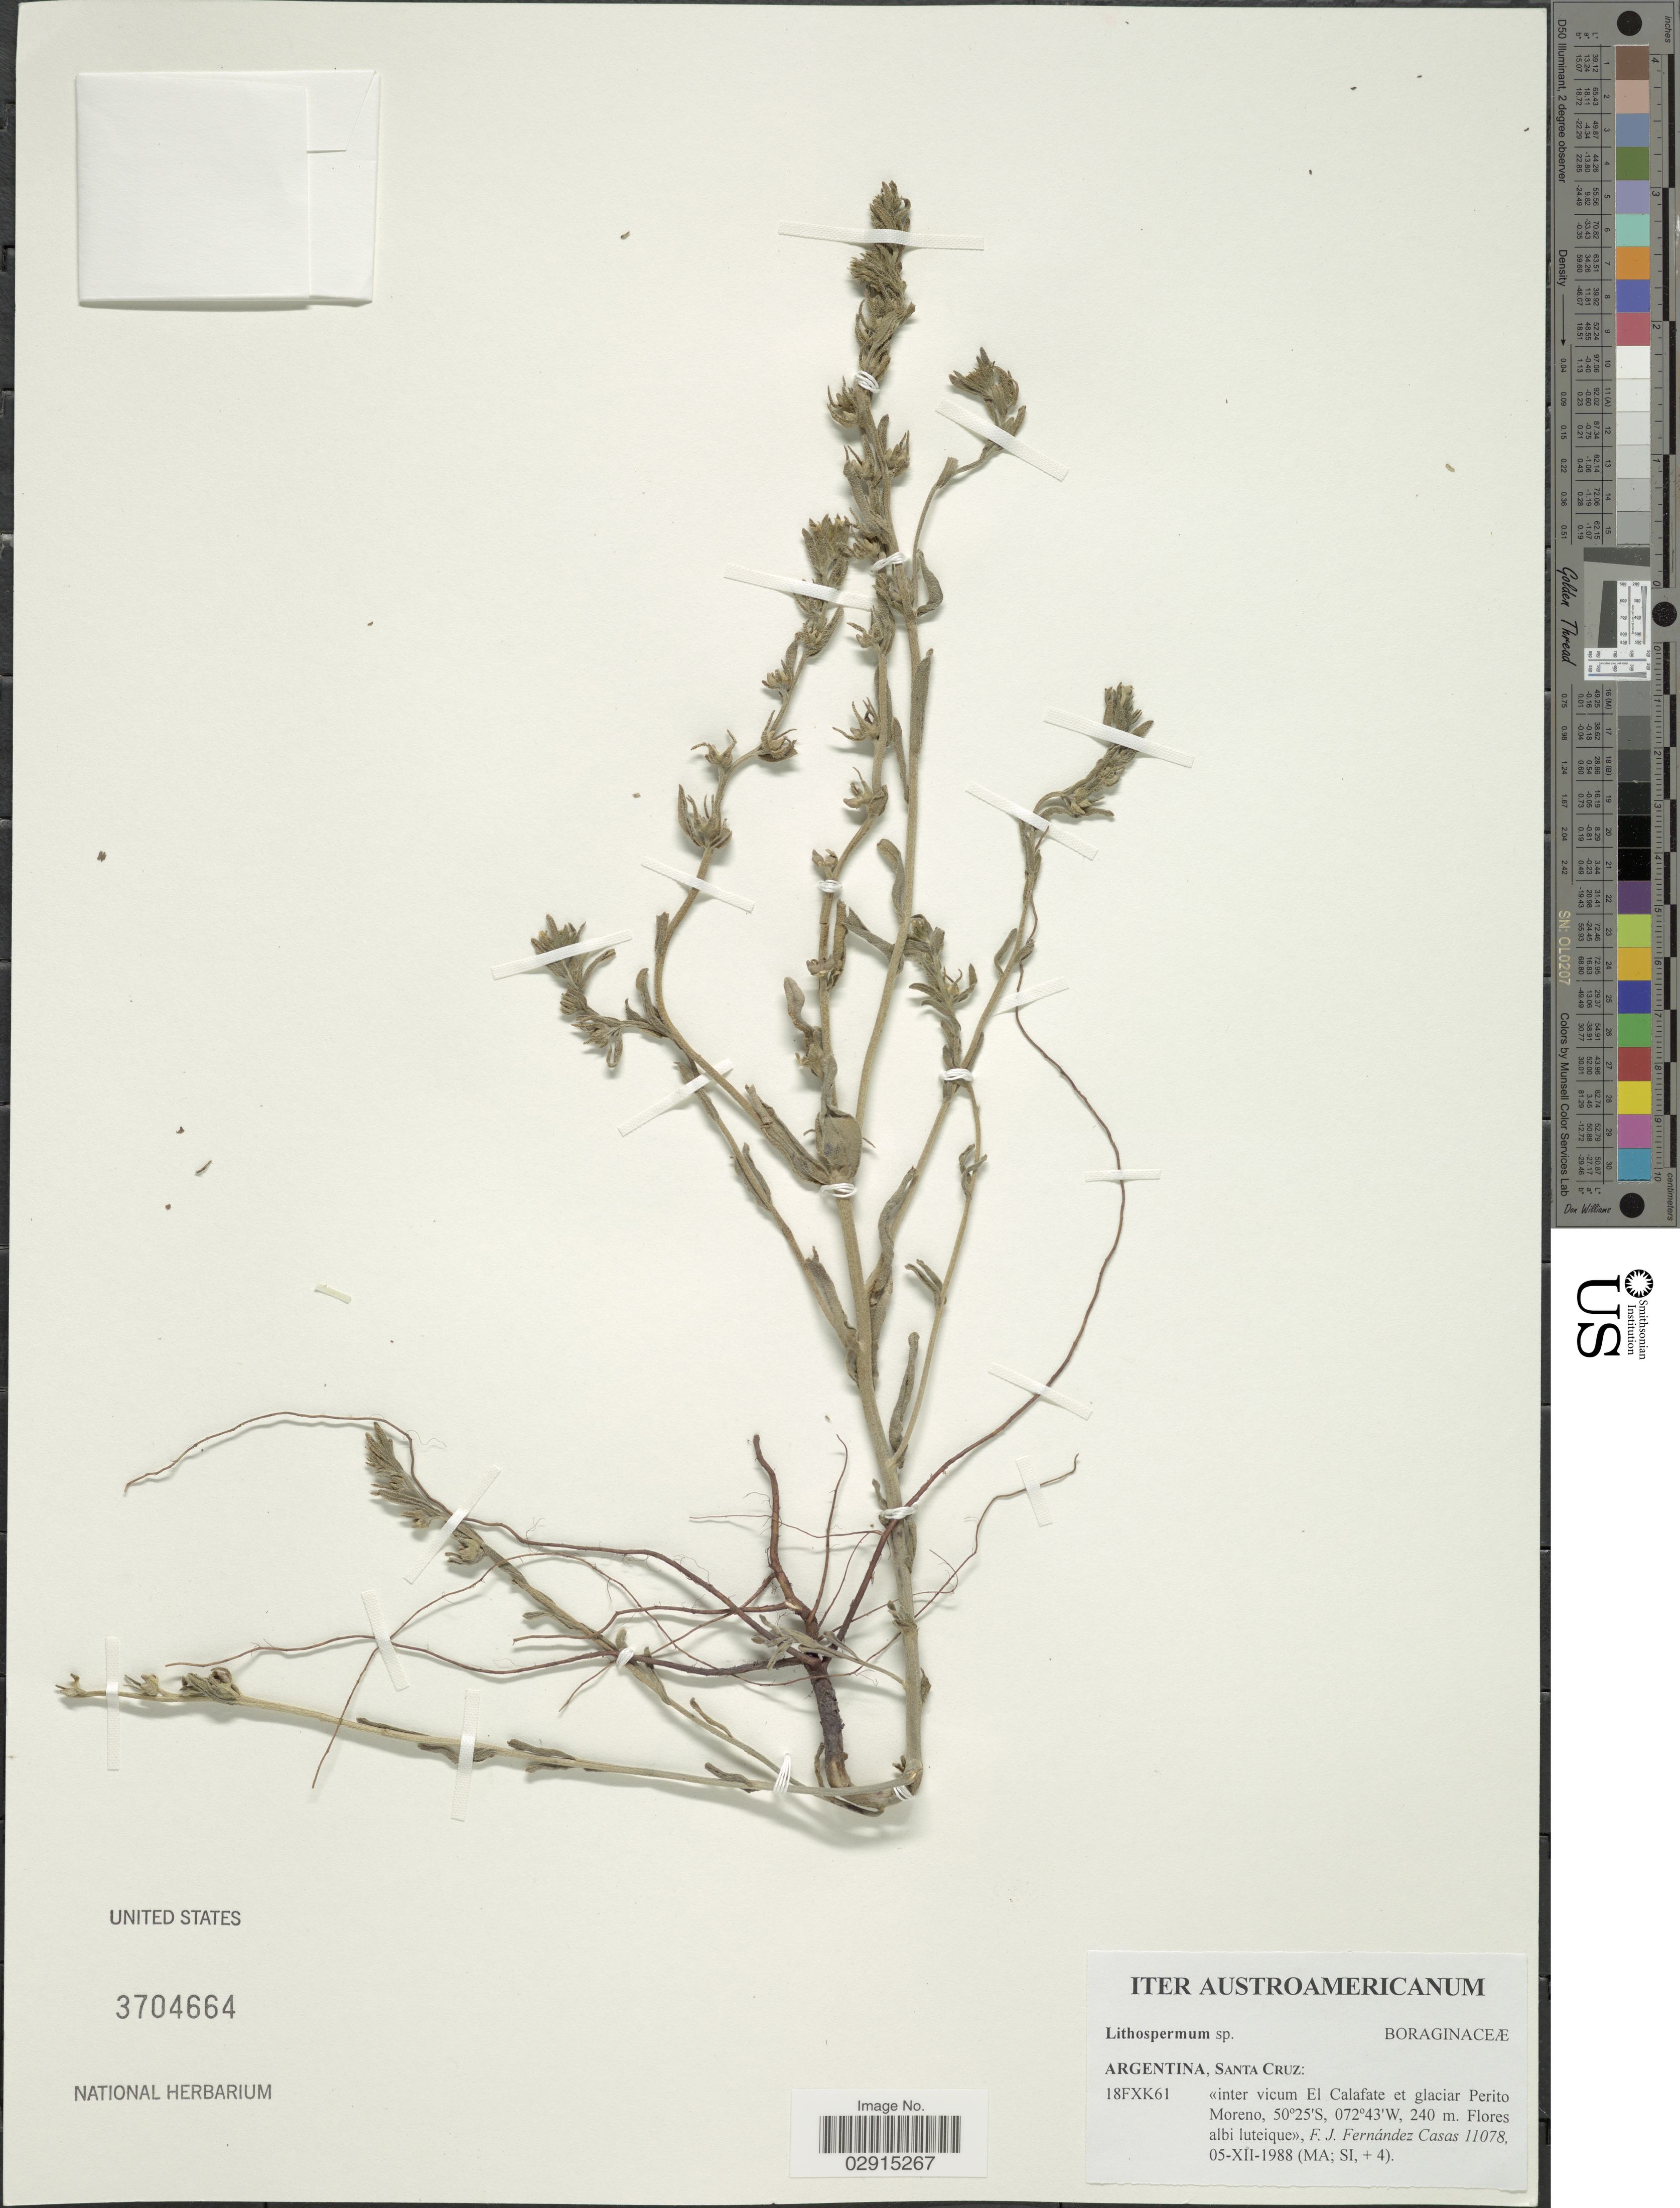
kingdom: Plantae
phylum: Tracheophyta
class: Magnoliopsida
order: Boraginales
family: Boraginaceae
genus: Lithospermum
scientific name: Lithospermum sp.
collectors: C. Fernández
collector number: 11078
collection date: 1988-12-05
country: Argentina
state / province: Santa Cruz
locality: Inter vicum El Calafate et glaciar Perito Moreno. Argentina. Santa Cruz.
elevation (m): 240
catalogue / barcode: US 3704664